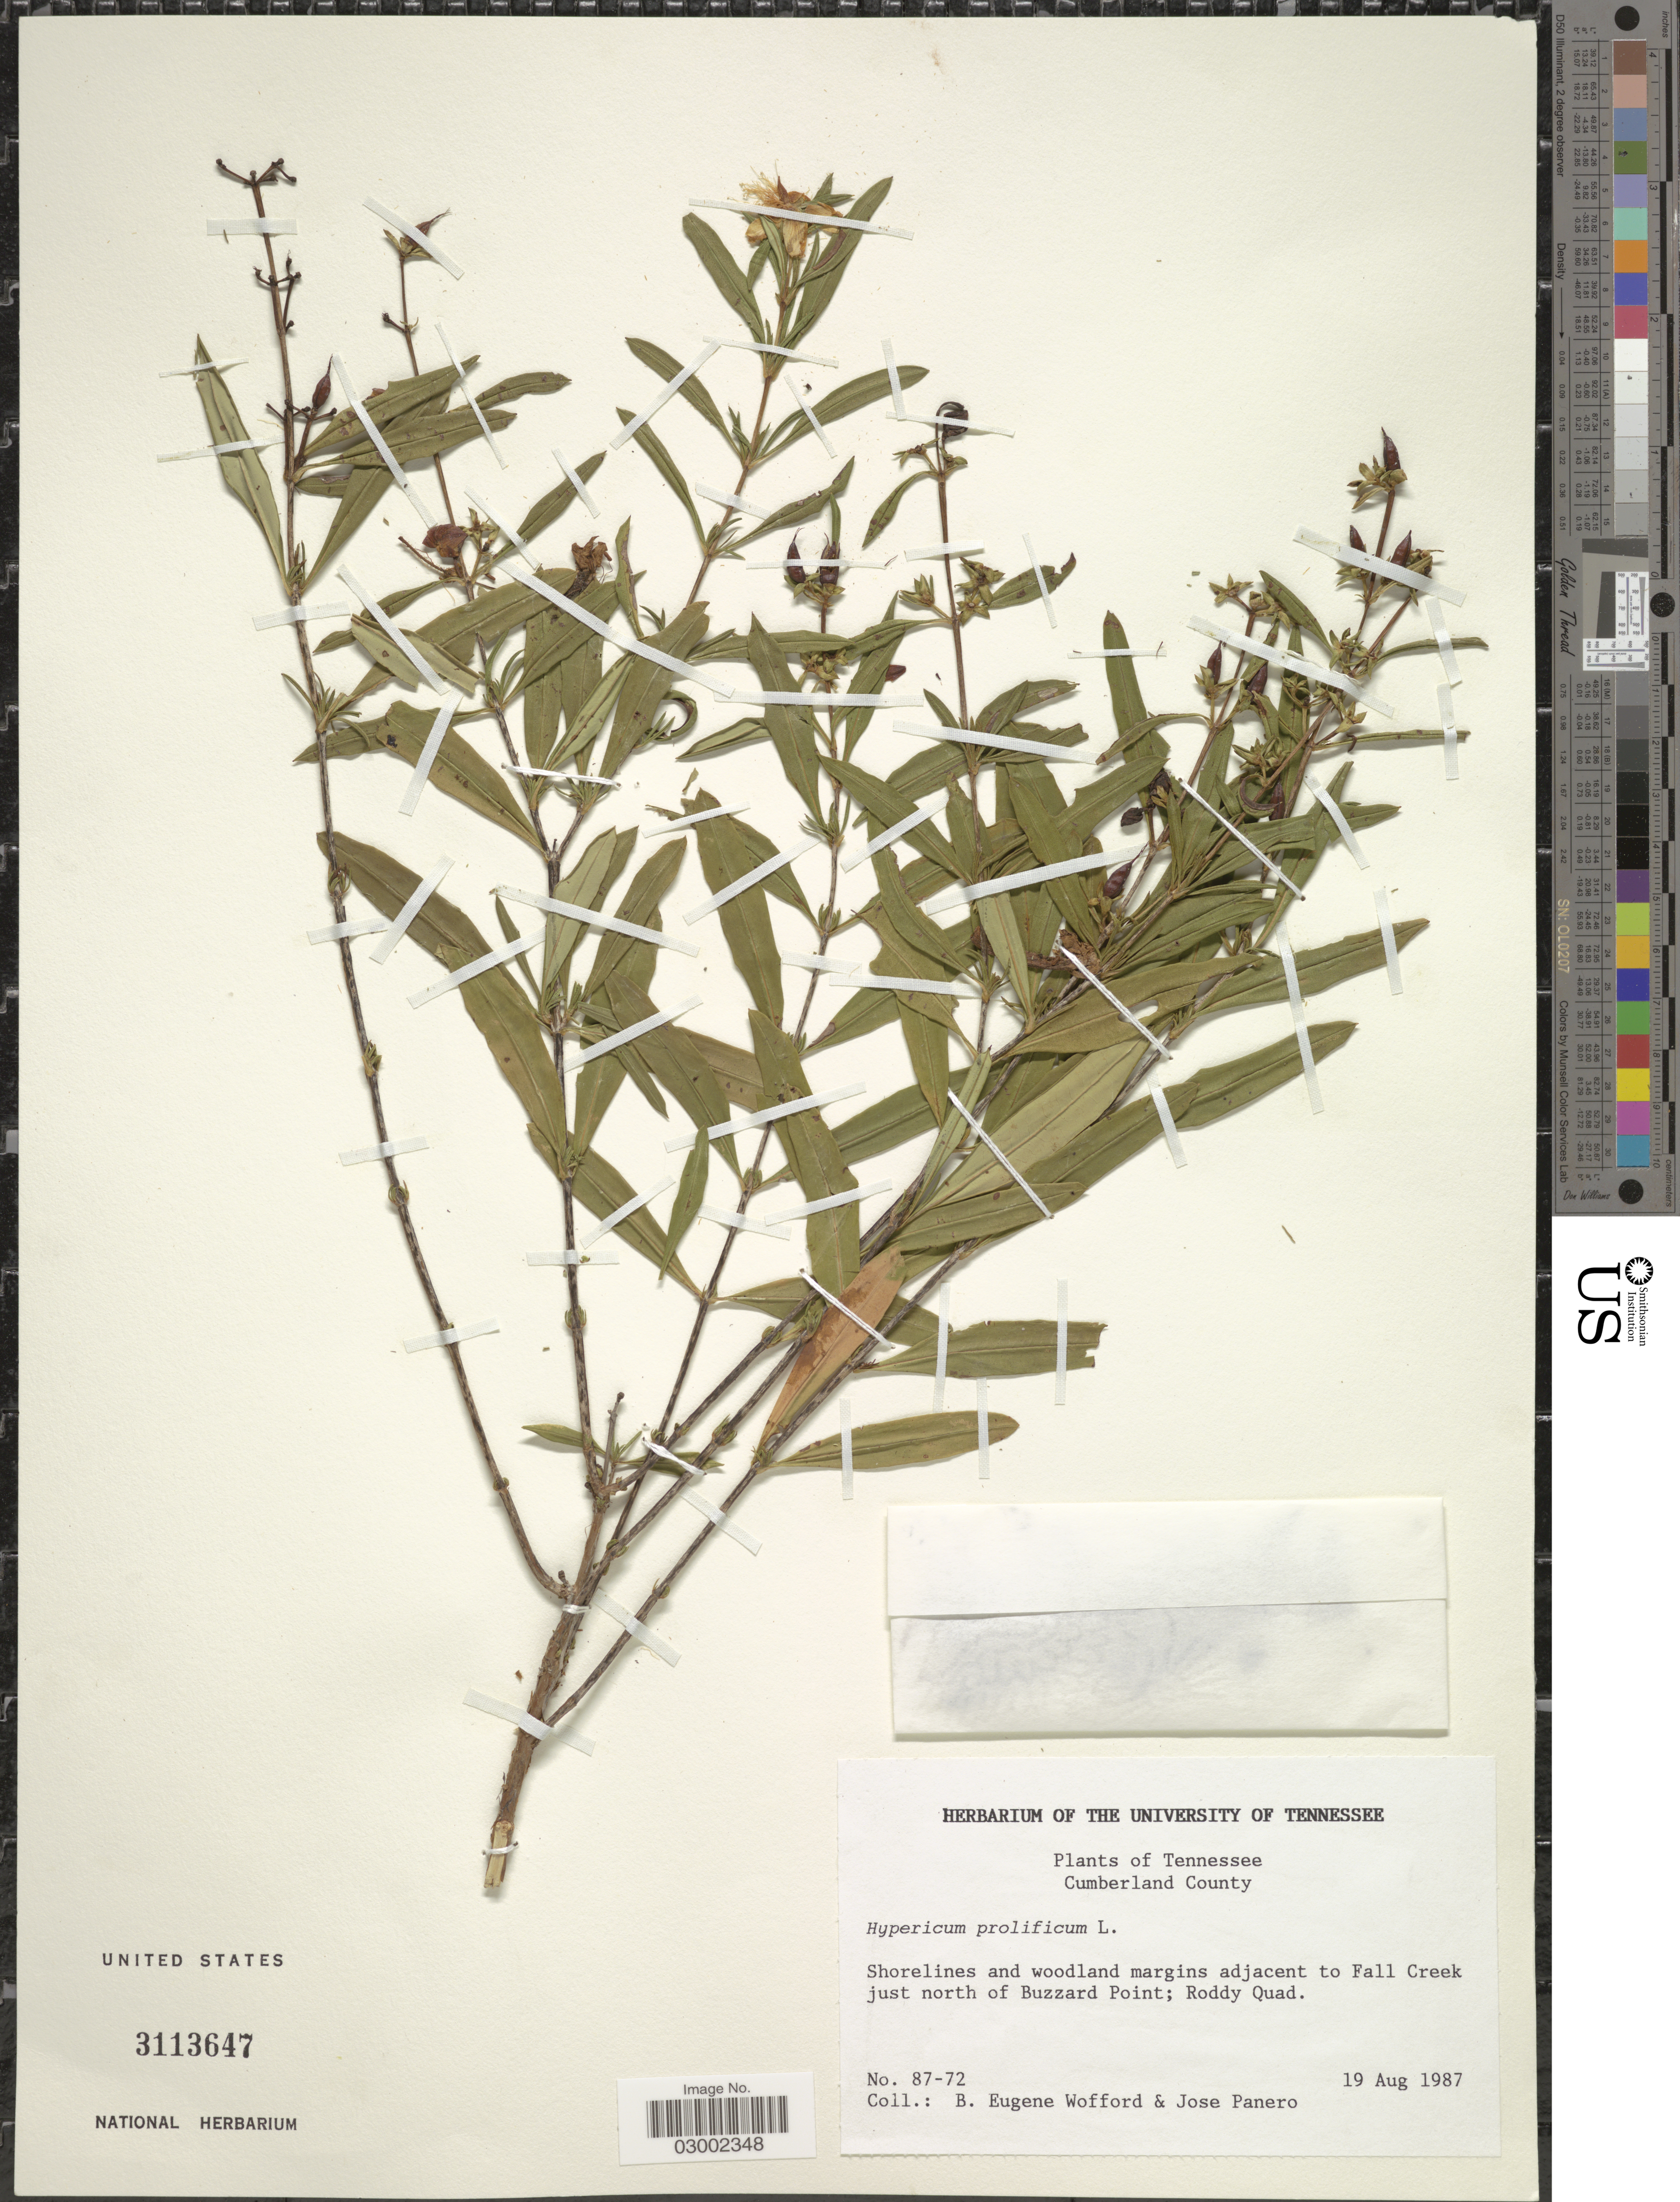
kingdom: Plantae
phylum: Tracheophyta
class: Magnoliopsida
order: Malpighiales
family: Hypericaceae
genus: Hypericum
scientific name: Hypericum prolificum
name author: L.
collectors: B. Wofford & J. L. Panero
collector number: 87-72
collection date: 1987-08-19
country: United States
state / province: Tennessee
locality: Cumberland County. Adjacent to Fall Creek just north of Buzzard Point; Roddy Quad.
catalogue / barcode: US 3113647